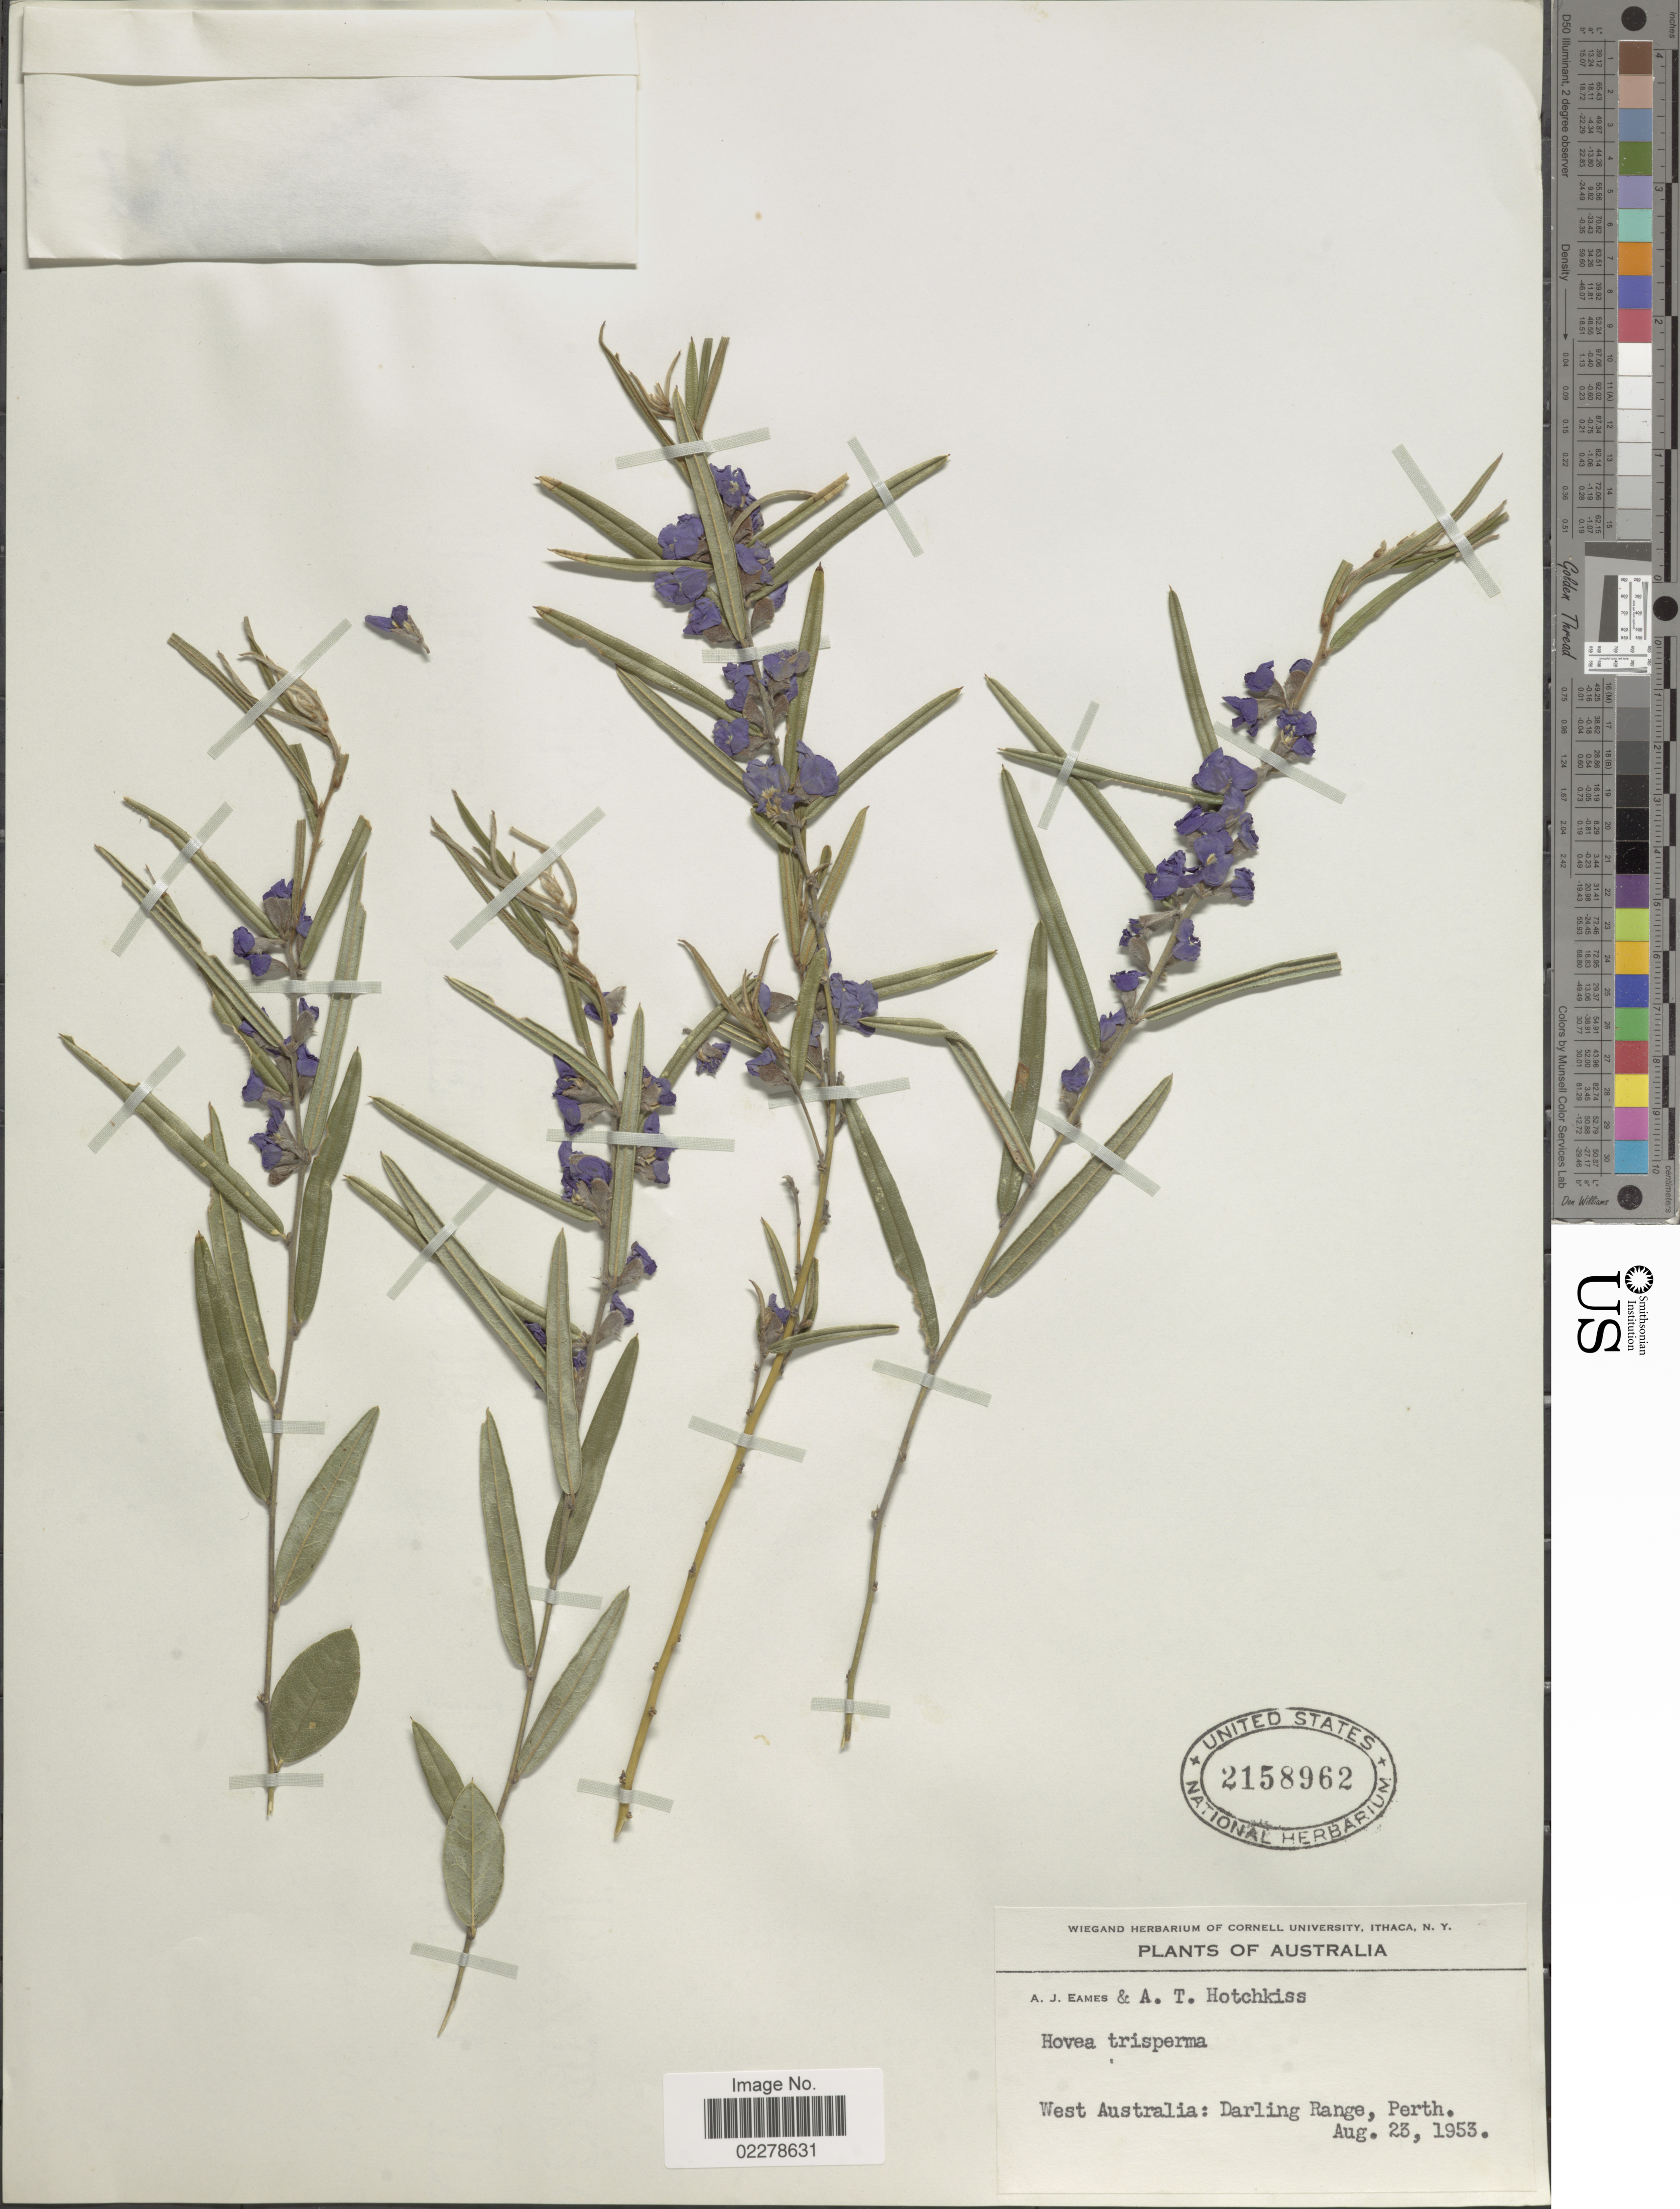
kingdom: Plantae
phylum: Tracheophyta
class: Magnoliopsida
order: Fabales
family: Fabaceae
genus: Hovea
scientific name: Hovea trisperma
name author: Benth.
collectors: A. J. Eames & A. Hotchkiss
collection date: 1953-08-23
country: Australia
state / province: Western Australia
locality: West Australia: Darling Range, Perth.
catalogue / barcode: US 2158962